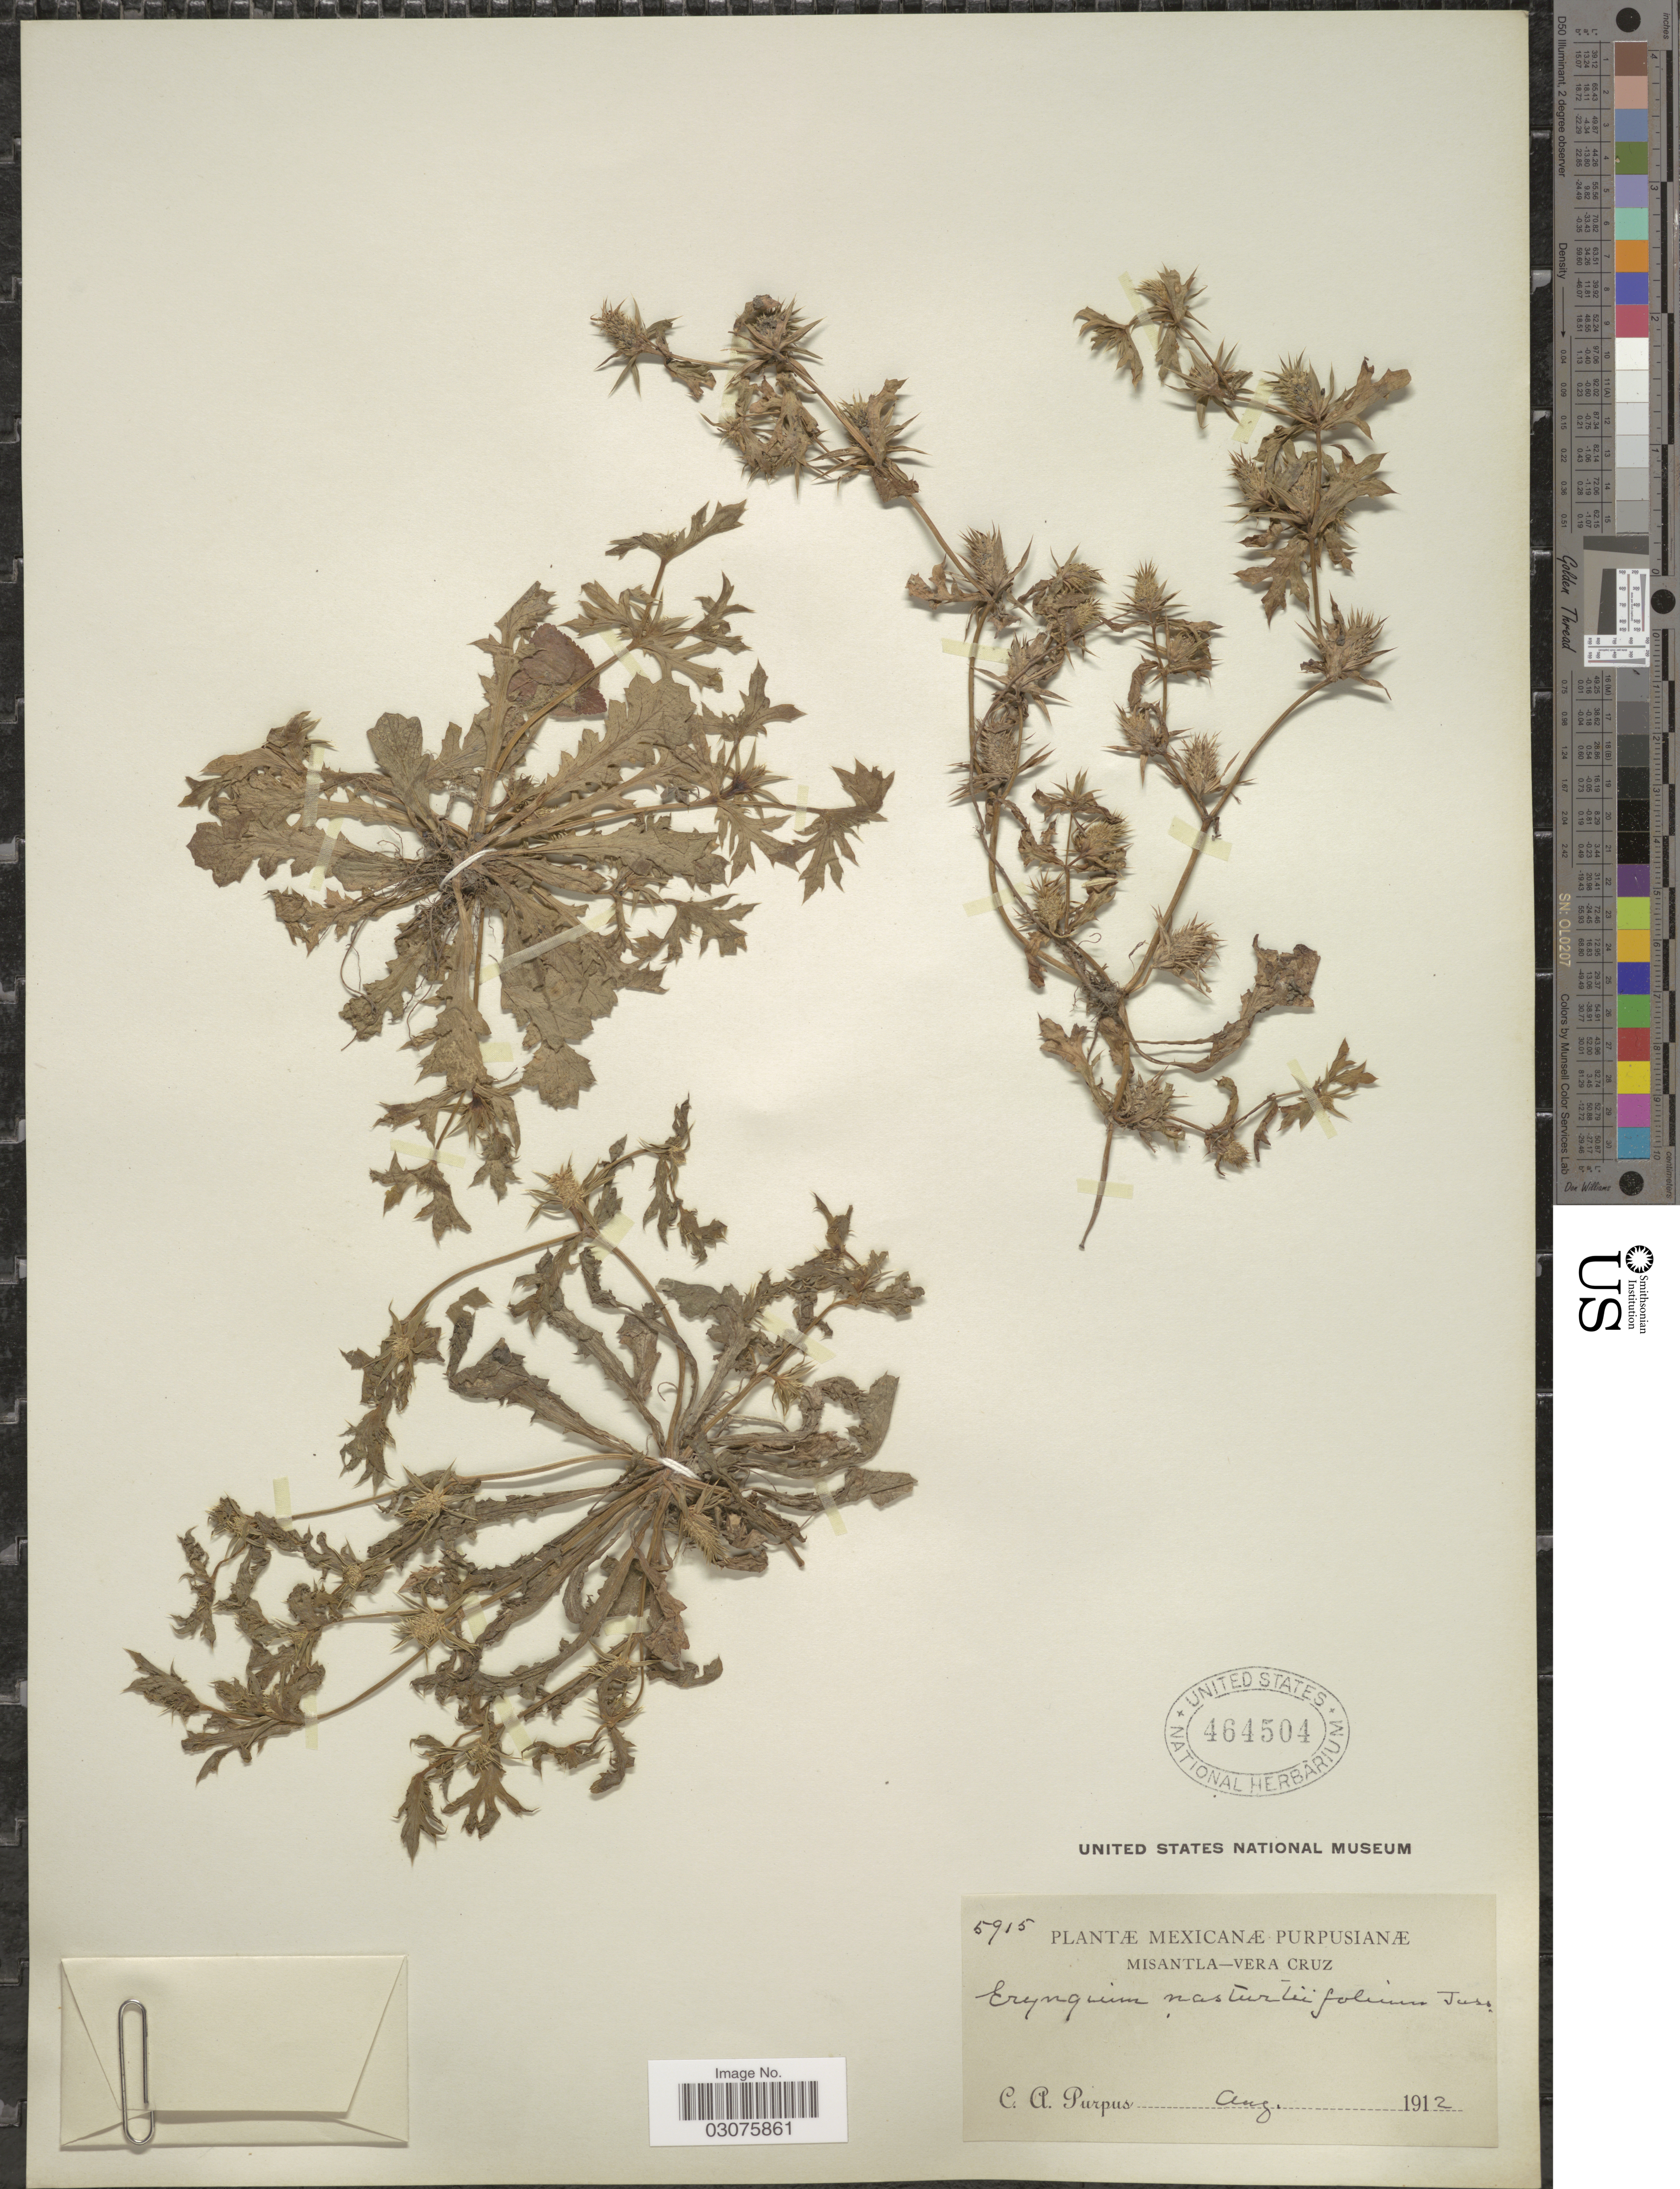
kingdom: Plantae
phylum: Tracheophyta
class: Magnoliopsida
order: Apiales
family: Apiaceae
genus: Eryngium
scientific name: Eryngium nasturtiifolium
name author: Juss. ex F. Delaroche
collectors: C. A. Purpus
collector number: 5915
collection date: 1912-08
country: Mexico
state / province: Veracruz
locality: Misantla - Vera Cruz.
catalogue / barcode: US 464504